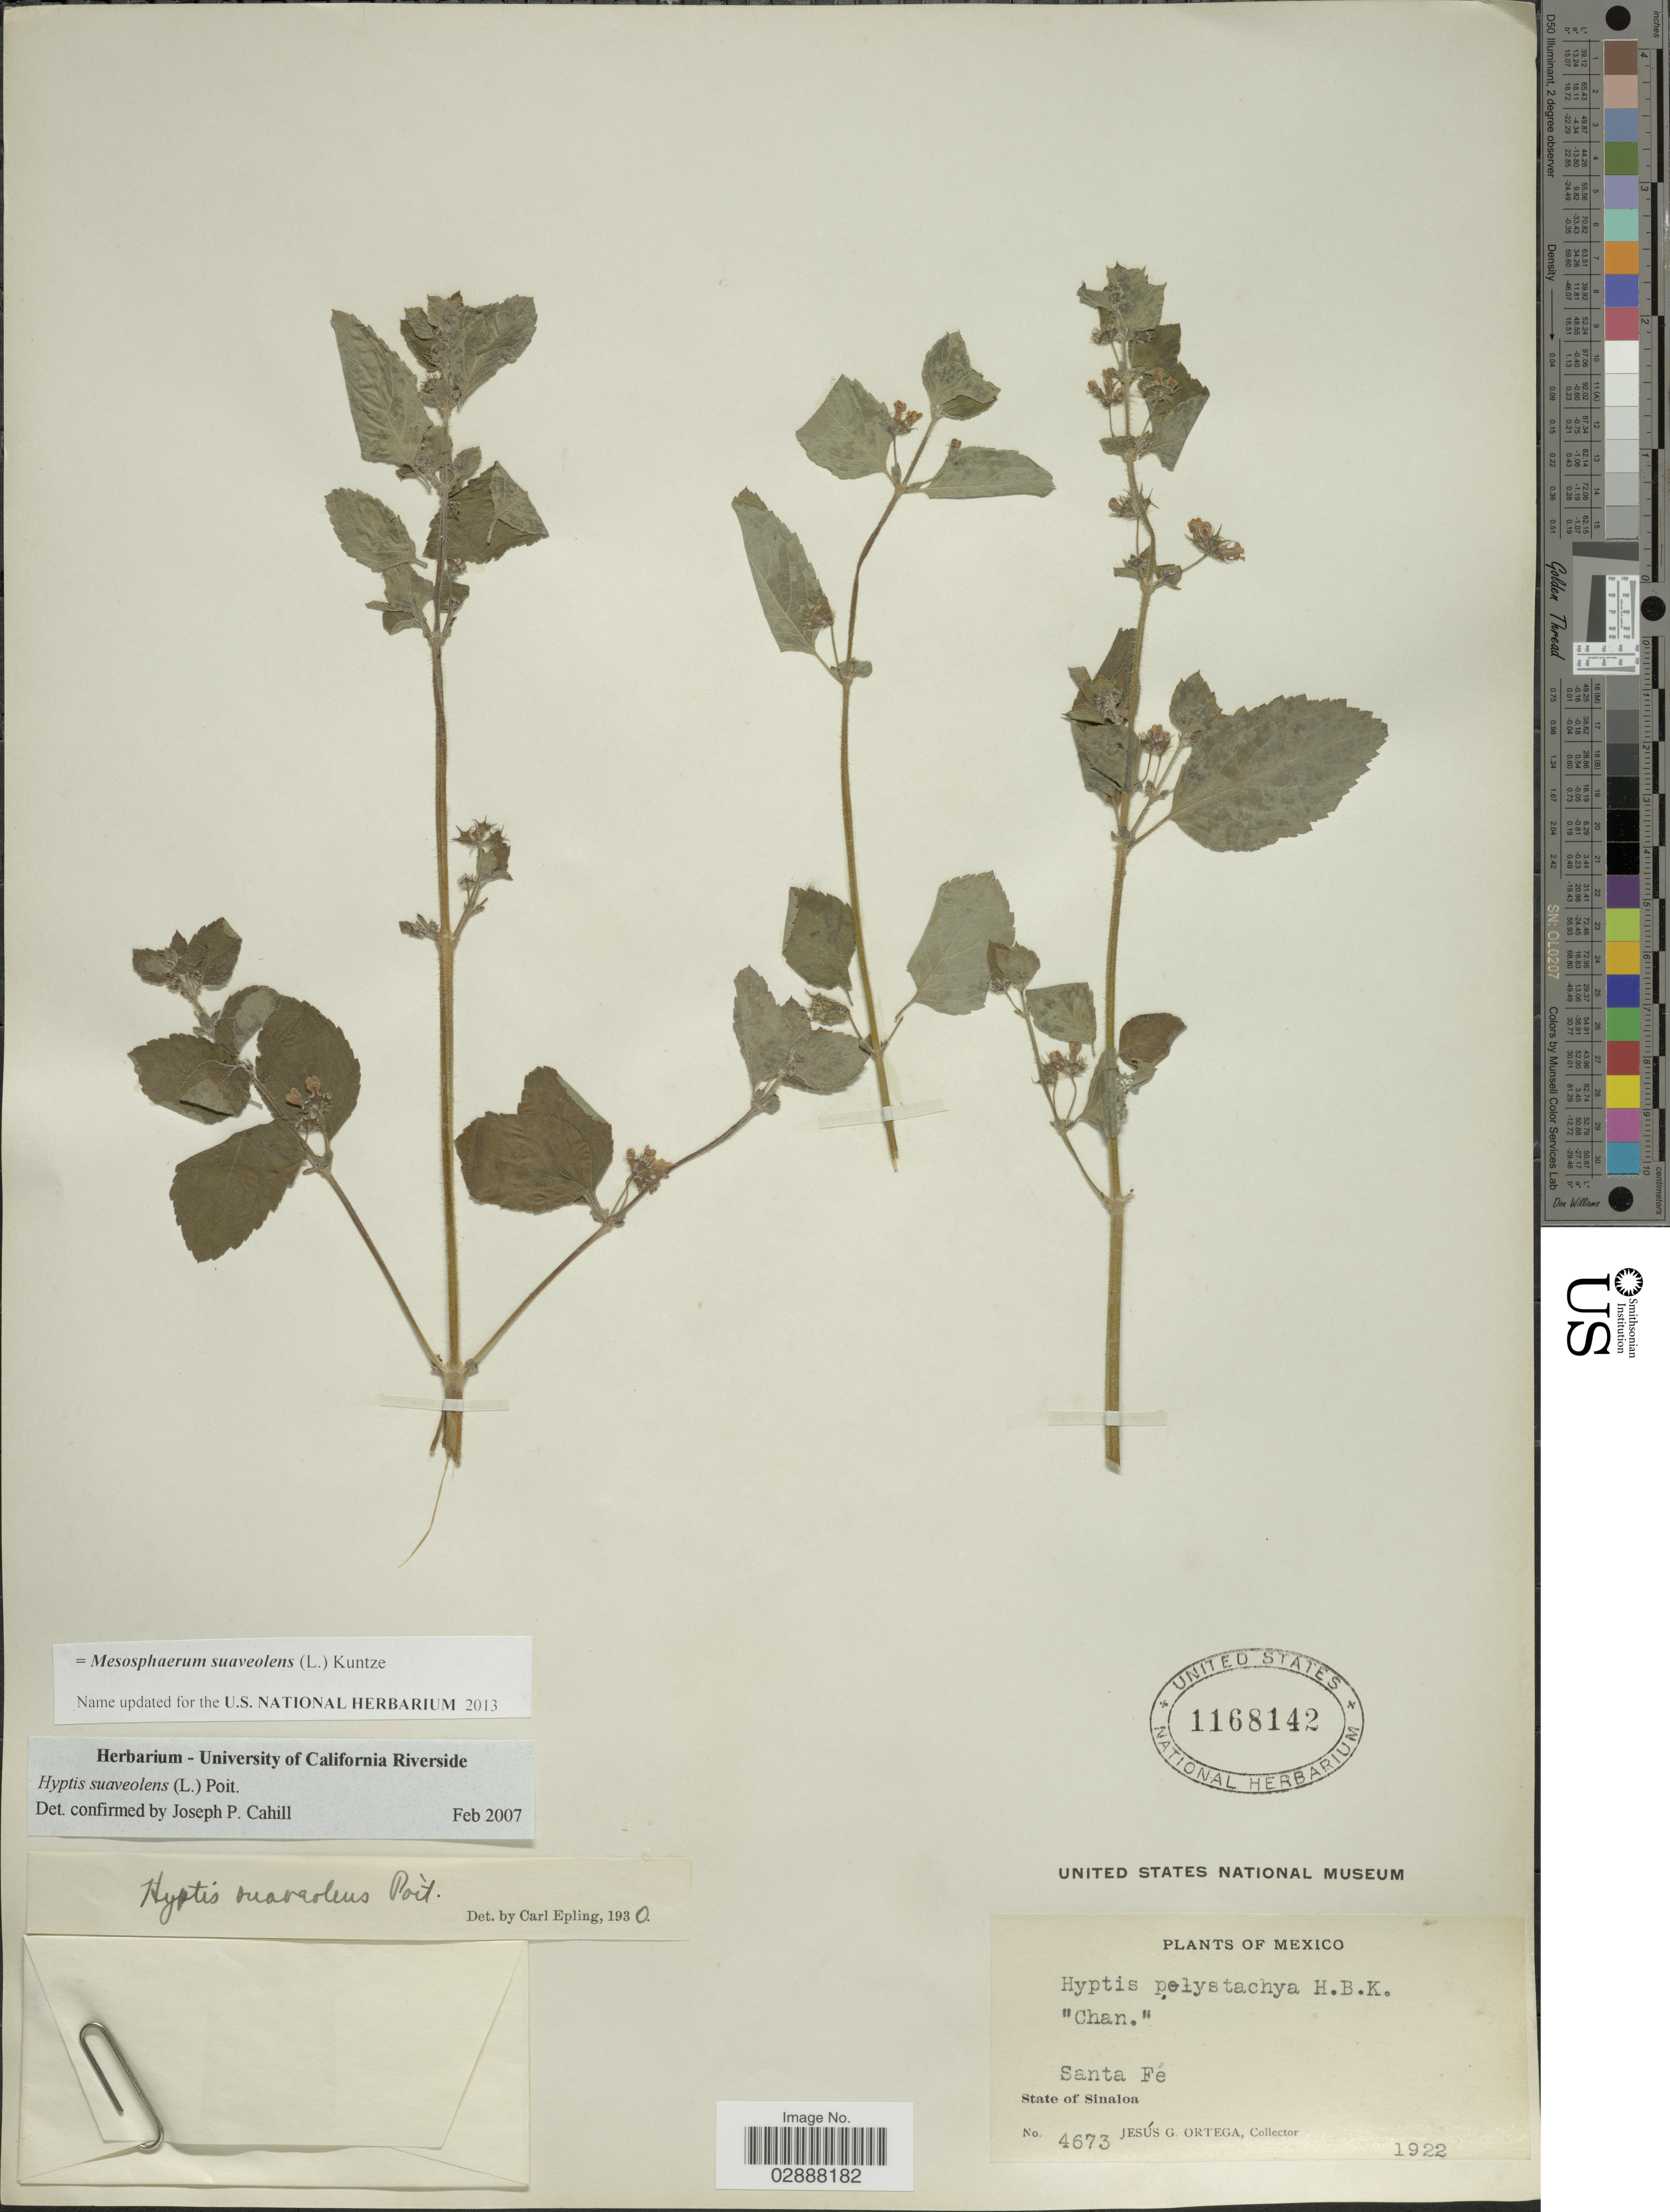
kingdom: Plantae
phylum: Tracheophyta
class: Magnoliopsida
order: Lamiales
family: Lamiaceae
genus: Mesosphaerum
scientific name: Mesosphaerum suaveolens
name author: (L.) Kuntze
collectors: J. Ortega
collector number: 4673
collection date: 1922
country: Mexico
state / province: Sinaloa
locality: Santa Fe.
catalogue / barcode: US 1168142